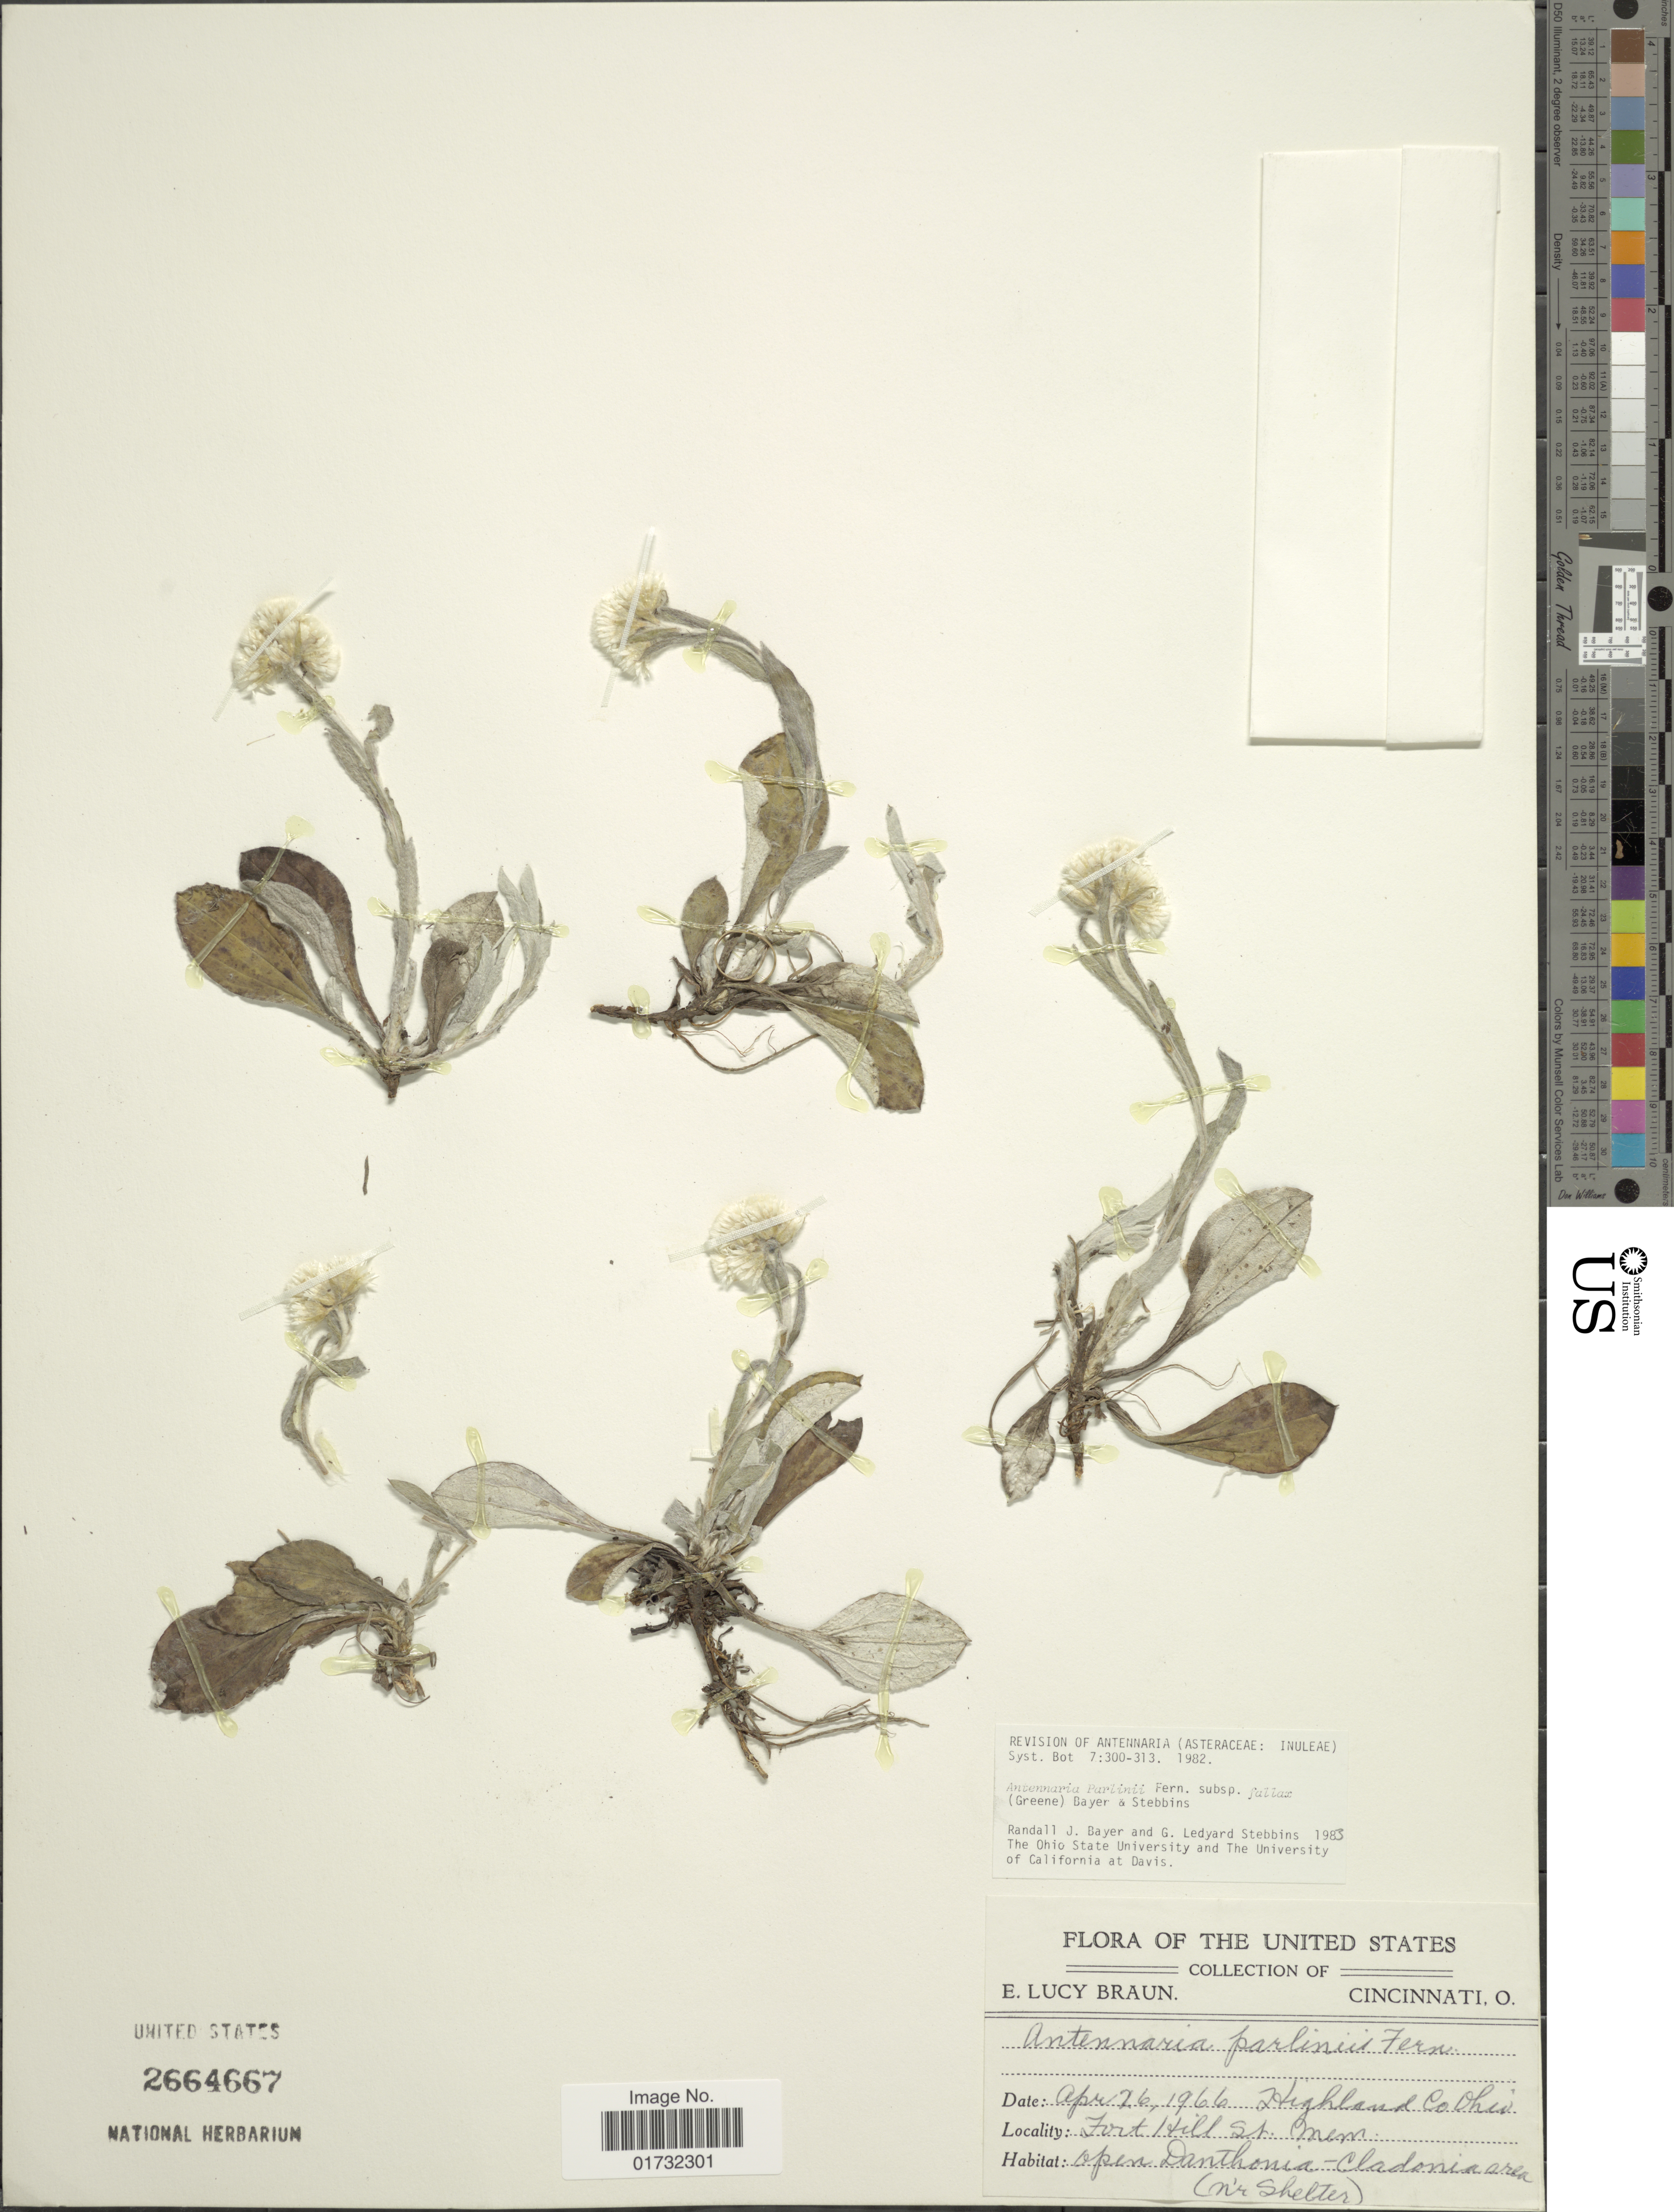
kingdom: Plantae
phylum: Tracheophyta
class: Magnoliopsida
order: Asterales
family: Asteraceae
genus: Antennaria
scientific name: Antennaria parlinii subsp. fallax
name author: (Greene) R.J. Bayer & Stebbins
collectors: E. L. Braun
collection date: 1966-04-26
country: United States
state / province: Ohio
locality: Highland County. Fort Hill. St. Mem.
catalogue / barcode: US 2664667